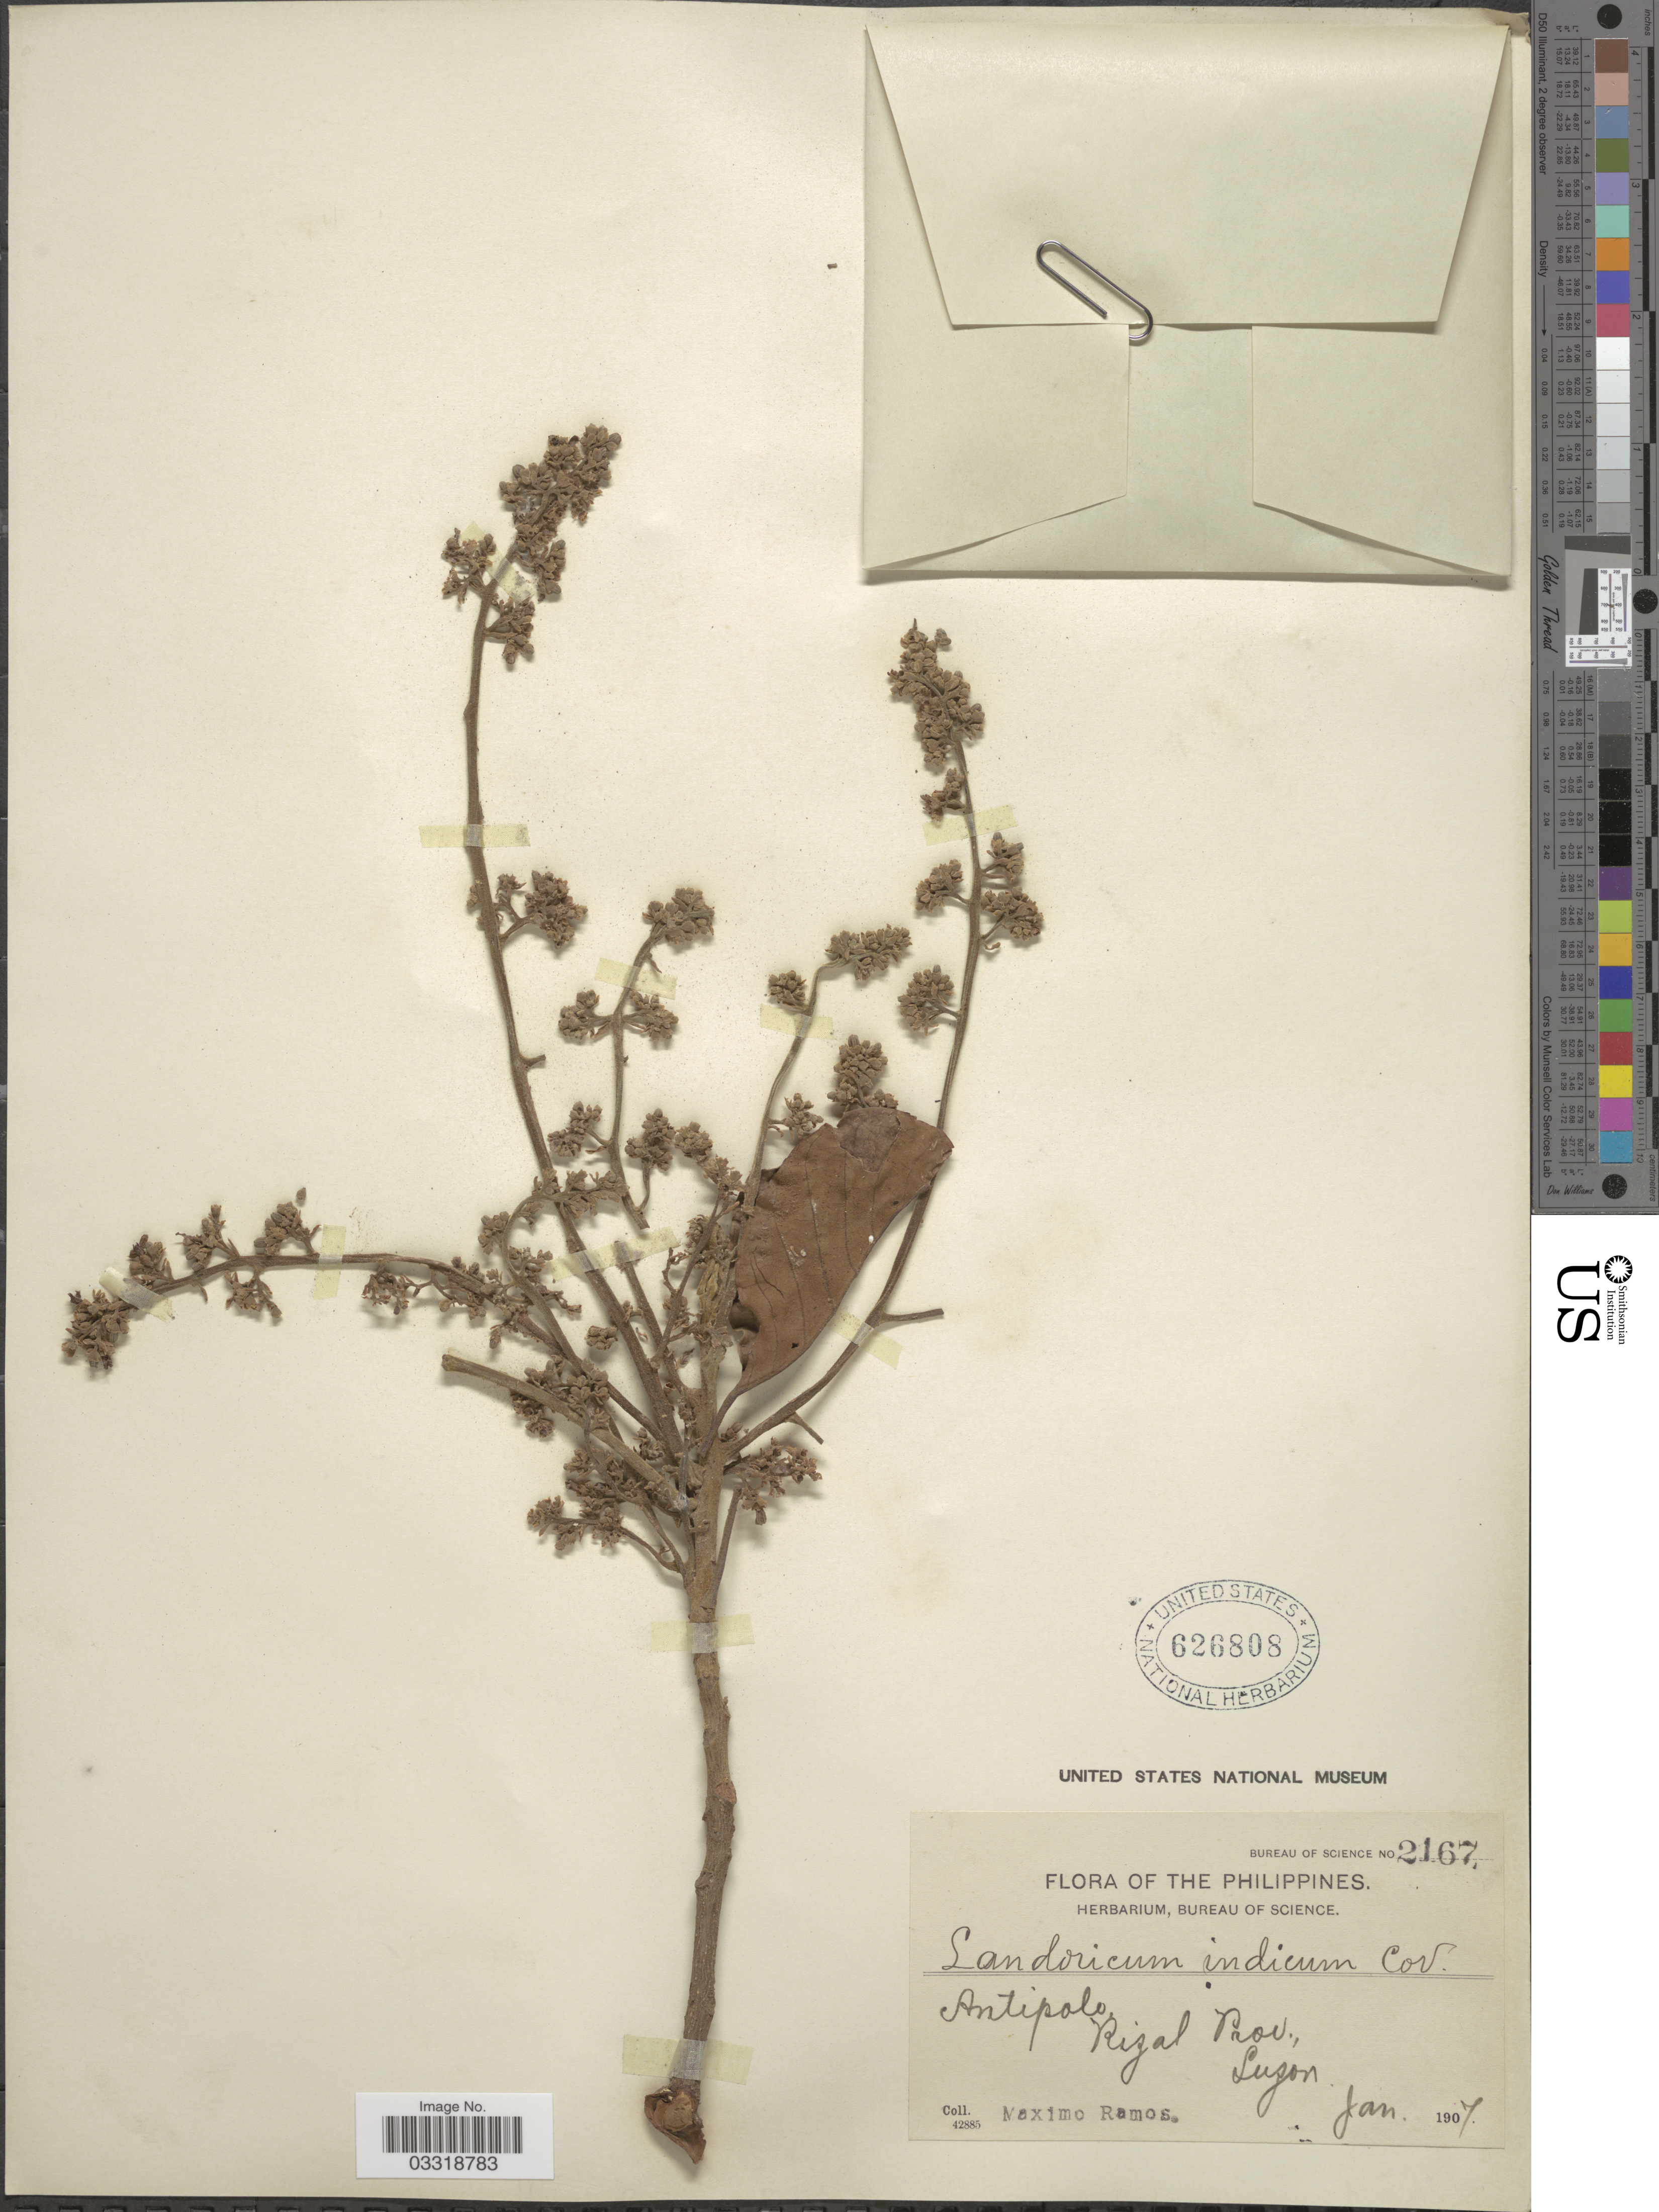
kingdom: Plantae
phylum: Tracheophyta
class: Magnoliopsida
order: Sapindales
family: Meliaceae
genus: Sandoricum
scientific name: Sandoricum koetjape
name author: (Burm. f.) Merr.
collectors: M. Ramos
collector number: Bureau of Science 2167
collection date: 1907-01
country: Philippines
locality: Antipolo, Rizal Prov., Luzon.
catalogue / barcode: US 626808